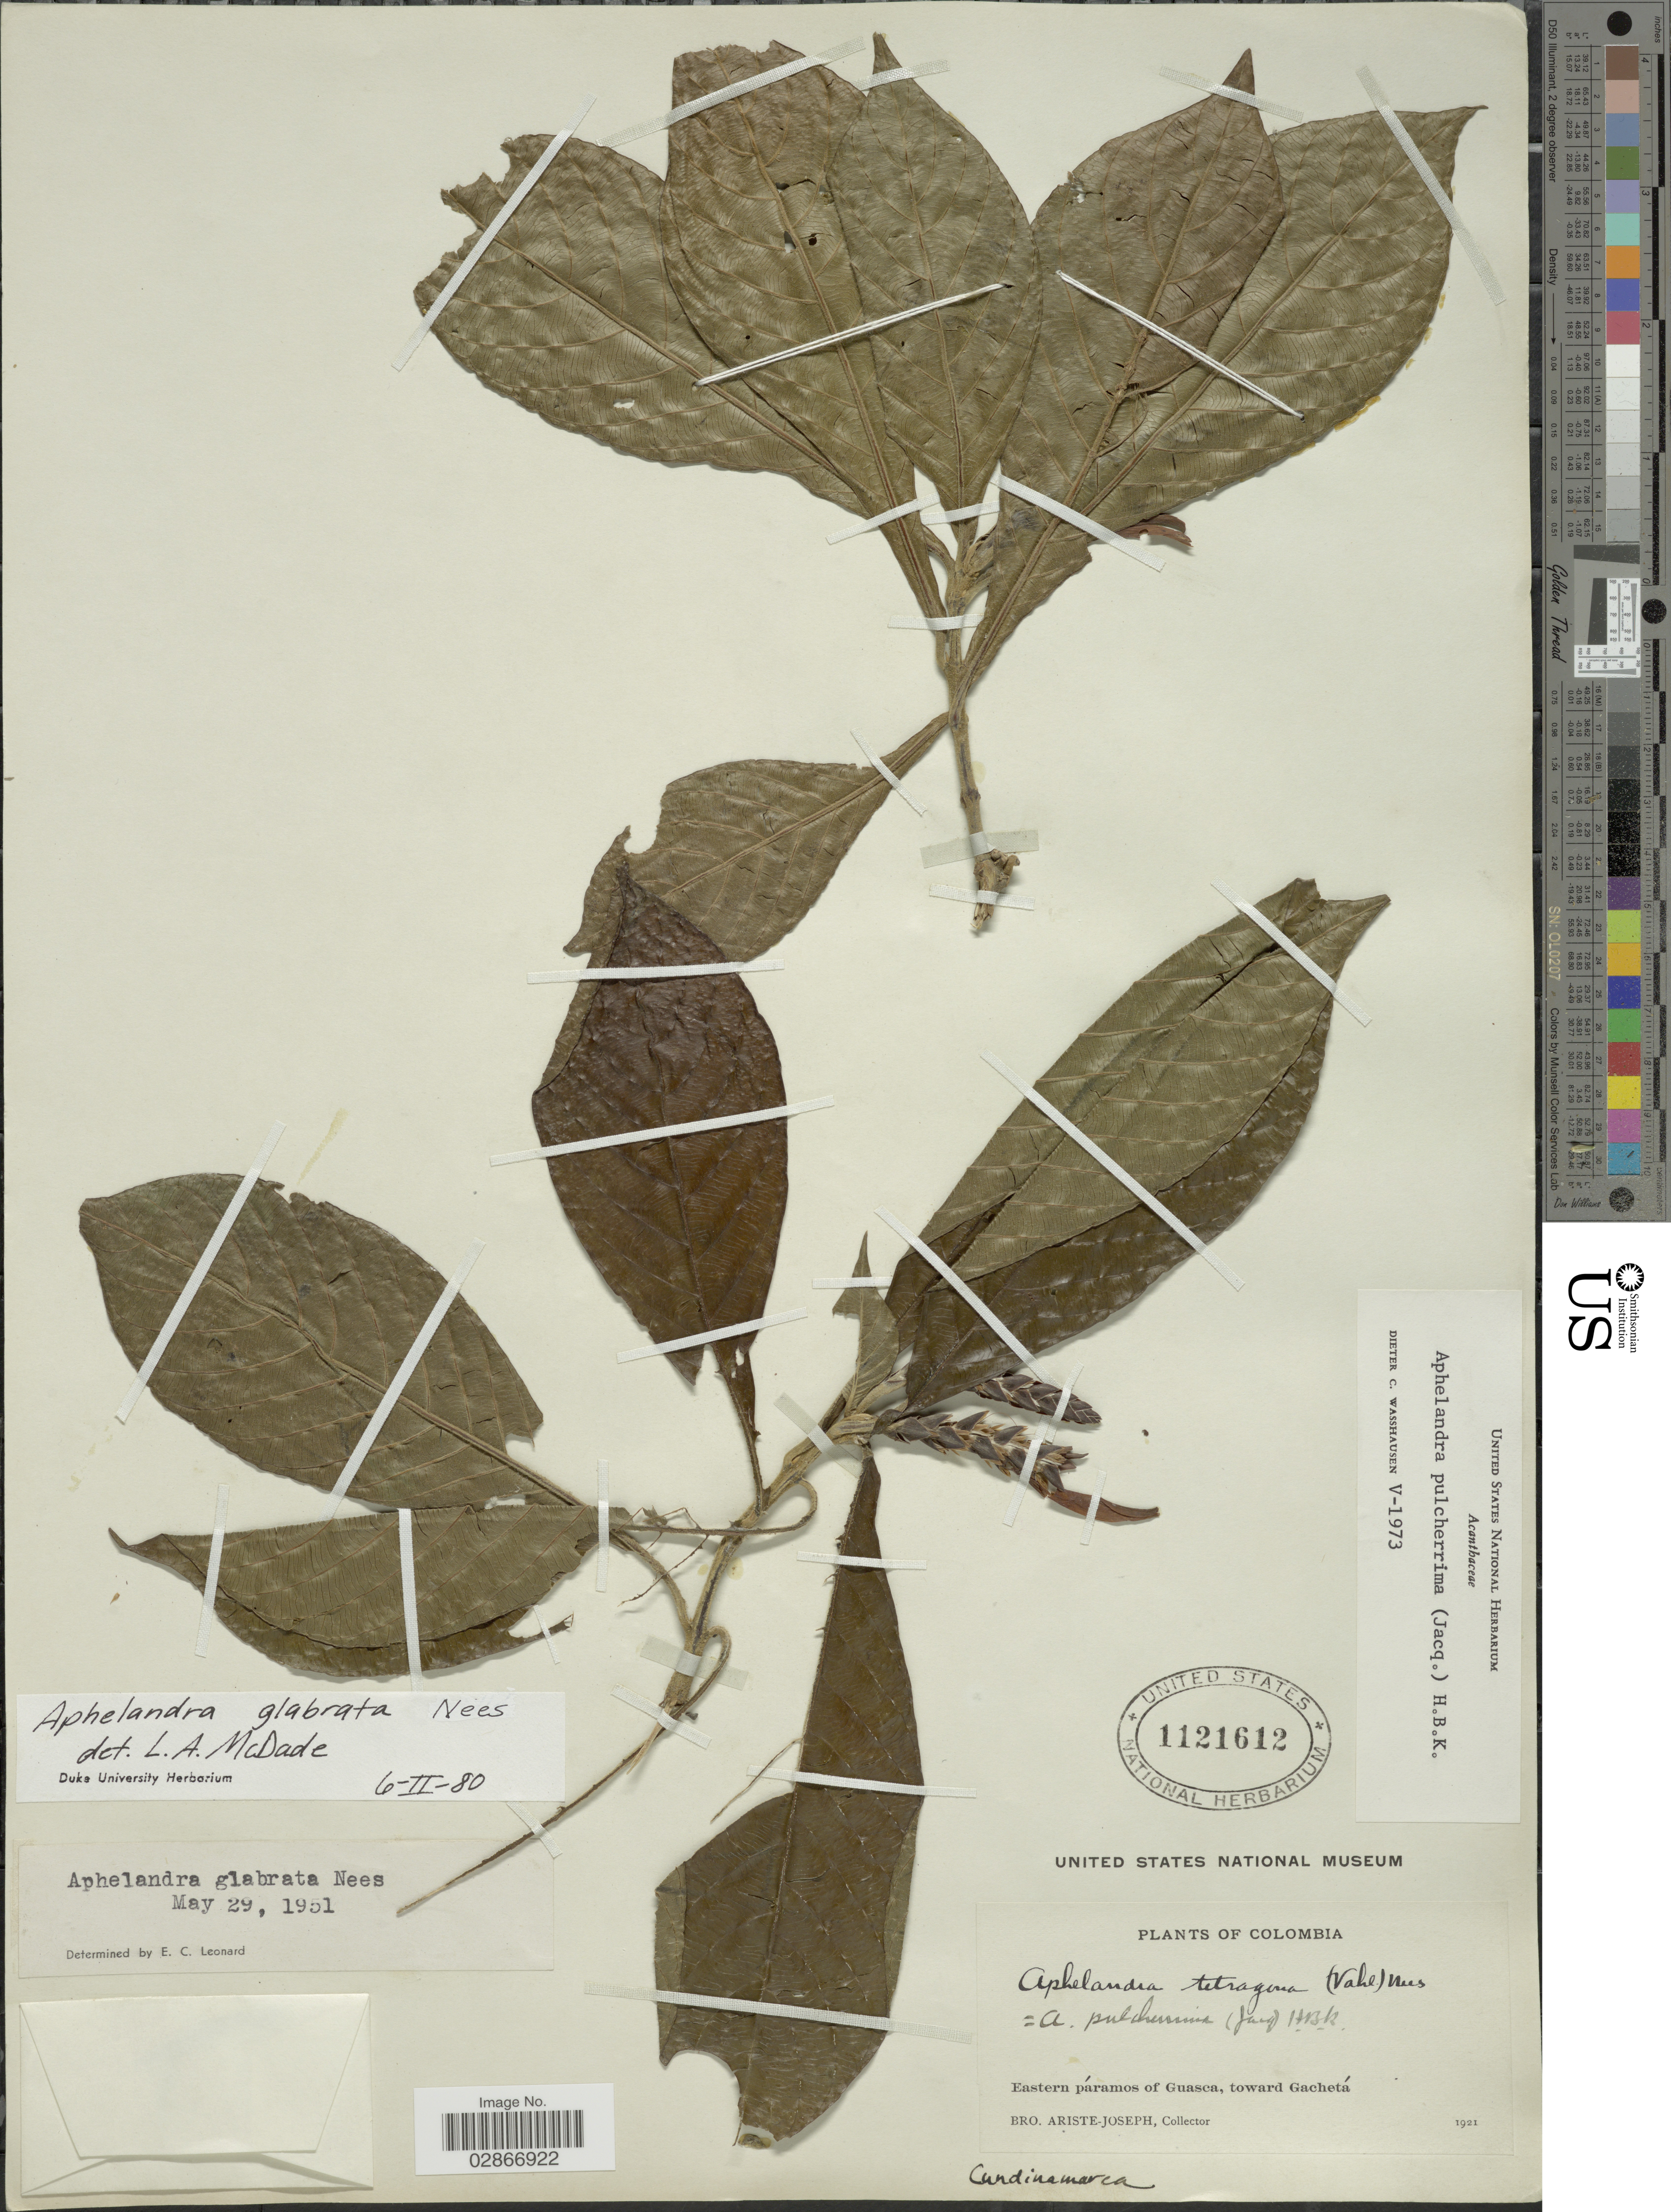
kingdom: Plantae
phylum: Tracheophyta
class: Magnoliopsida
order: Lamiales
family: Acanthaceae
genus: Aphelandra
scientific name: Aphelandra glabrata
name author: Willd. ex Nees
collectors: Bro. Ariste-Joseph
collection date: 1921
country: Colombia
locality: Eastern páramos of Guasca, toward Gachetá.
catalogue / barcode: US 1121612